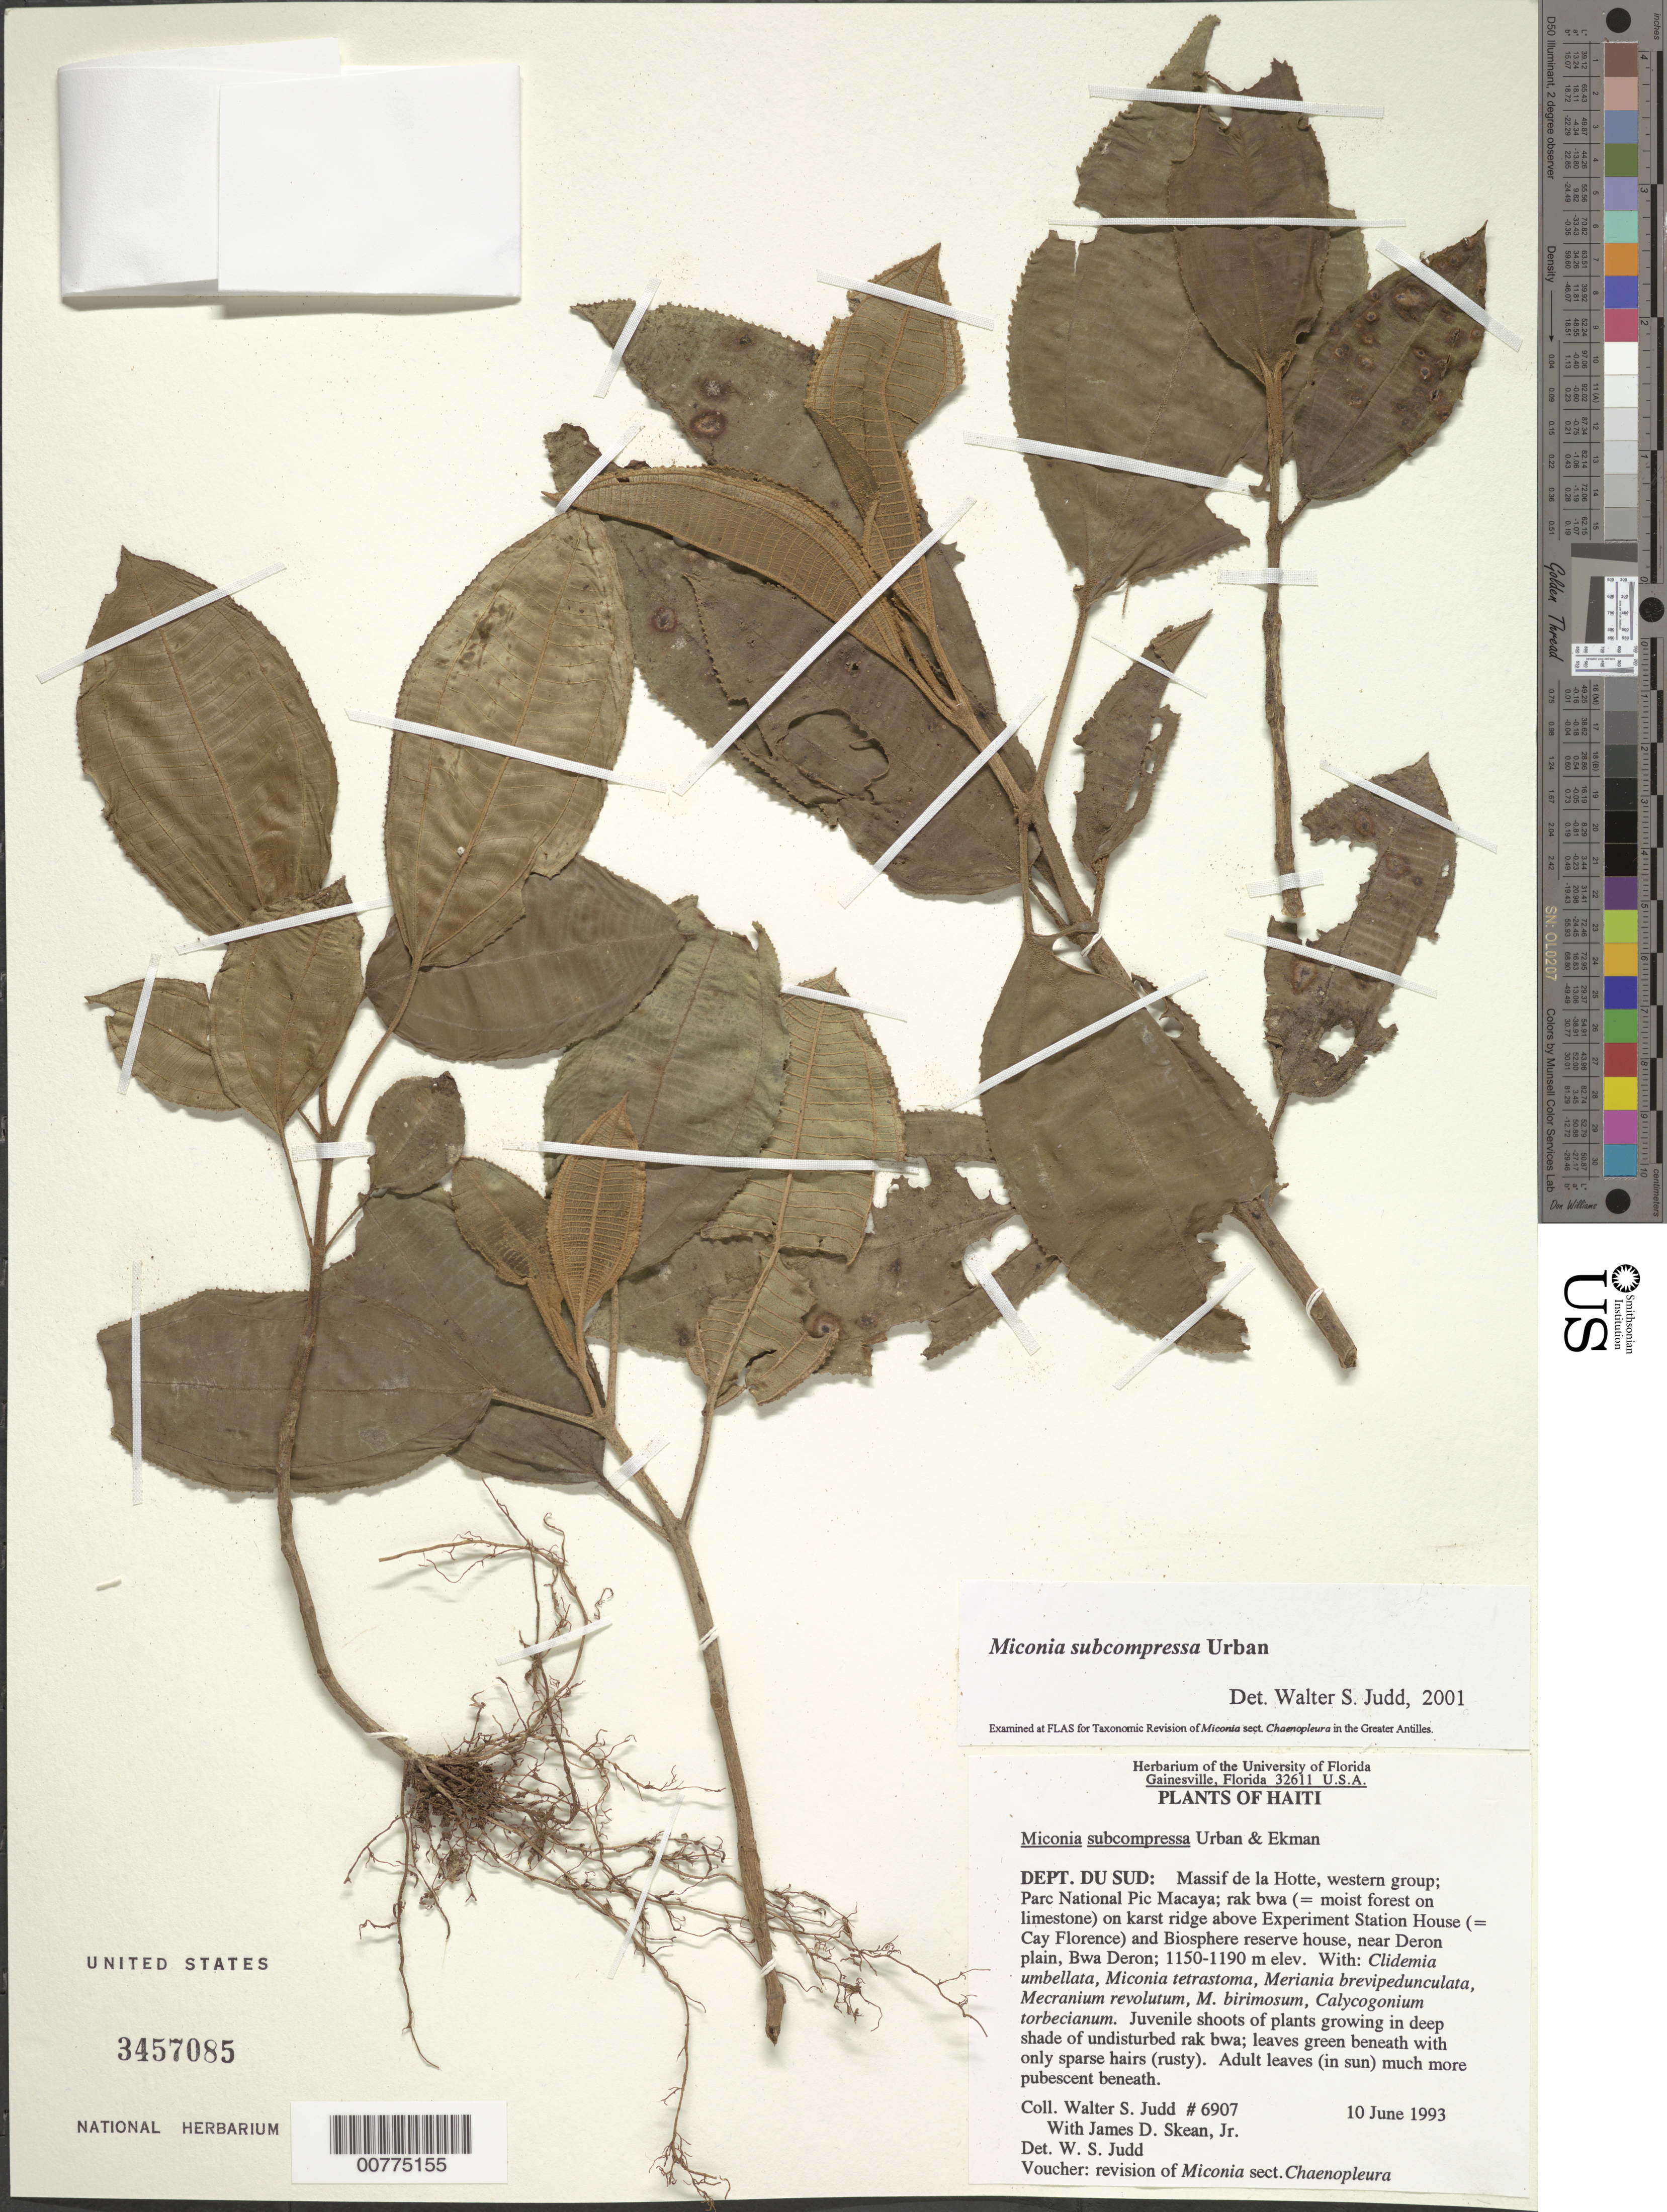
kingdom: Plantae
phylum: Tracheophyta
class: Magnoliopsida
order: Myrtales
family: Melastomataceae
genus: Miconia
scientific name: Miconia subcompressa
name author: Urb.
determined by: Judd, Walter S.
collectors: W. S. Judd & J. D. Skean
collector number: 6907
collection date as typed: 10 Jun 1993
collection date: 1993-06-10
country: Haiti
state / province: Sud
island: Hispaniola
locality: Massif de la Hotte, west. group, Parc National Pic Macaya, rak bwa (= moist forest on limestone) on karst ridge above Experiment Station House (= Cay Florence) and Biosphere reserve house, near Deron plain,etc.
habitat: With Clidemia umbellata, Miconia tetrastoma, Meriania brevipedunculata, Mecranium revolutum, M. birimosum, etc.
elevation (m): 1150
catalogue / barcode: US 3457085